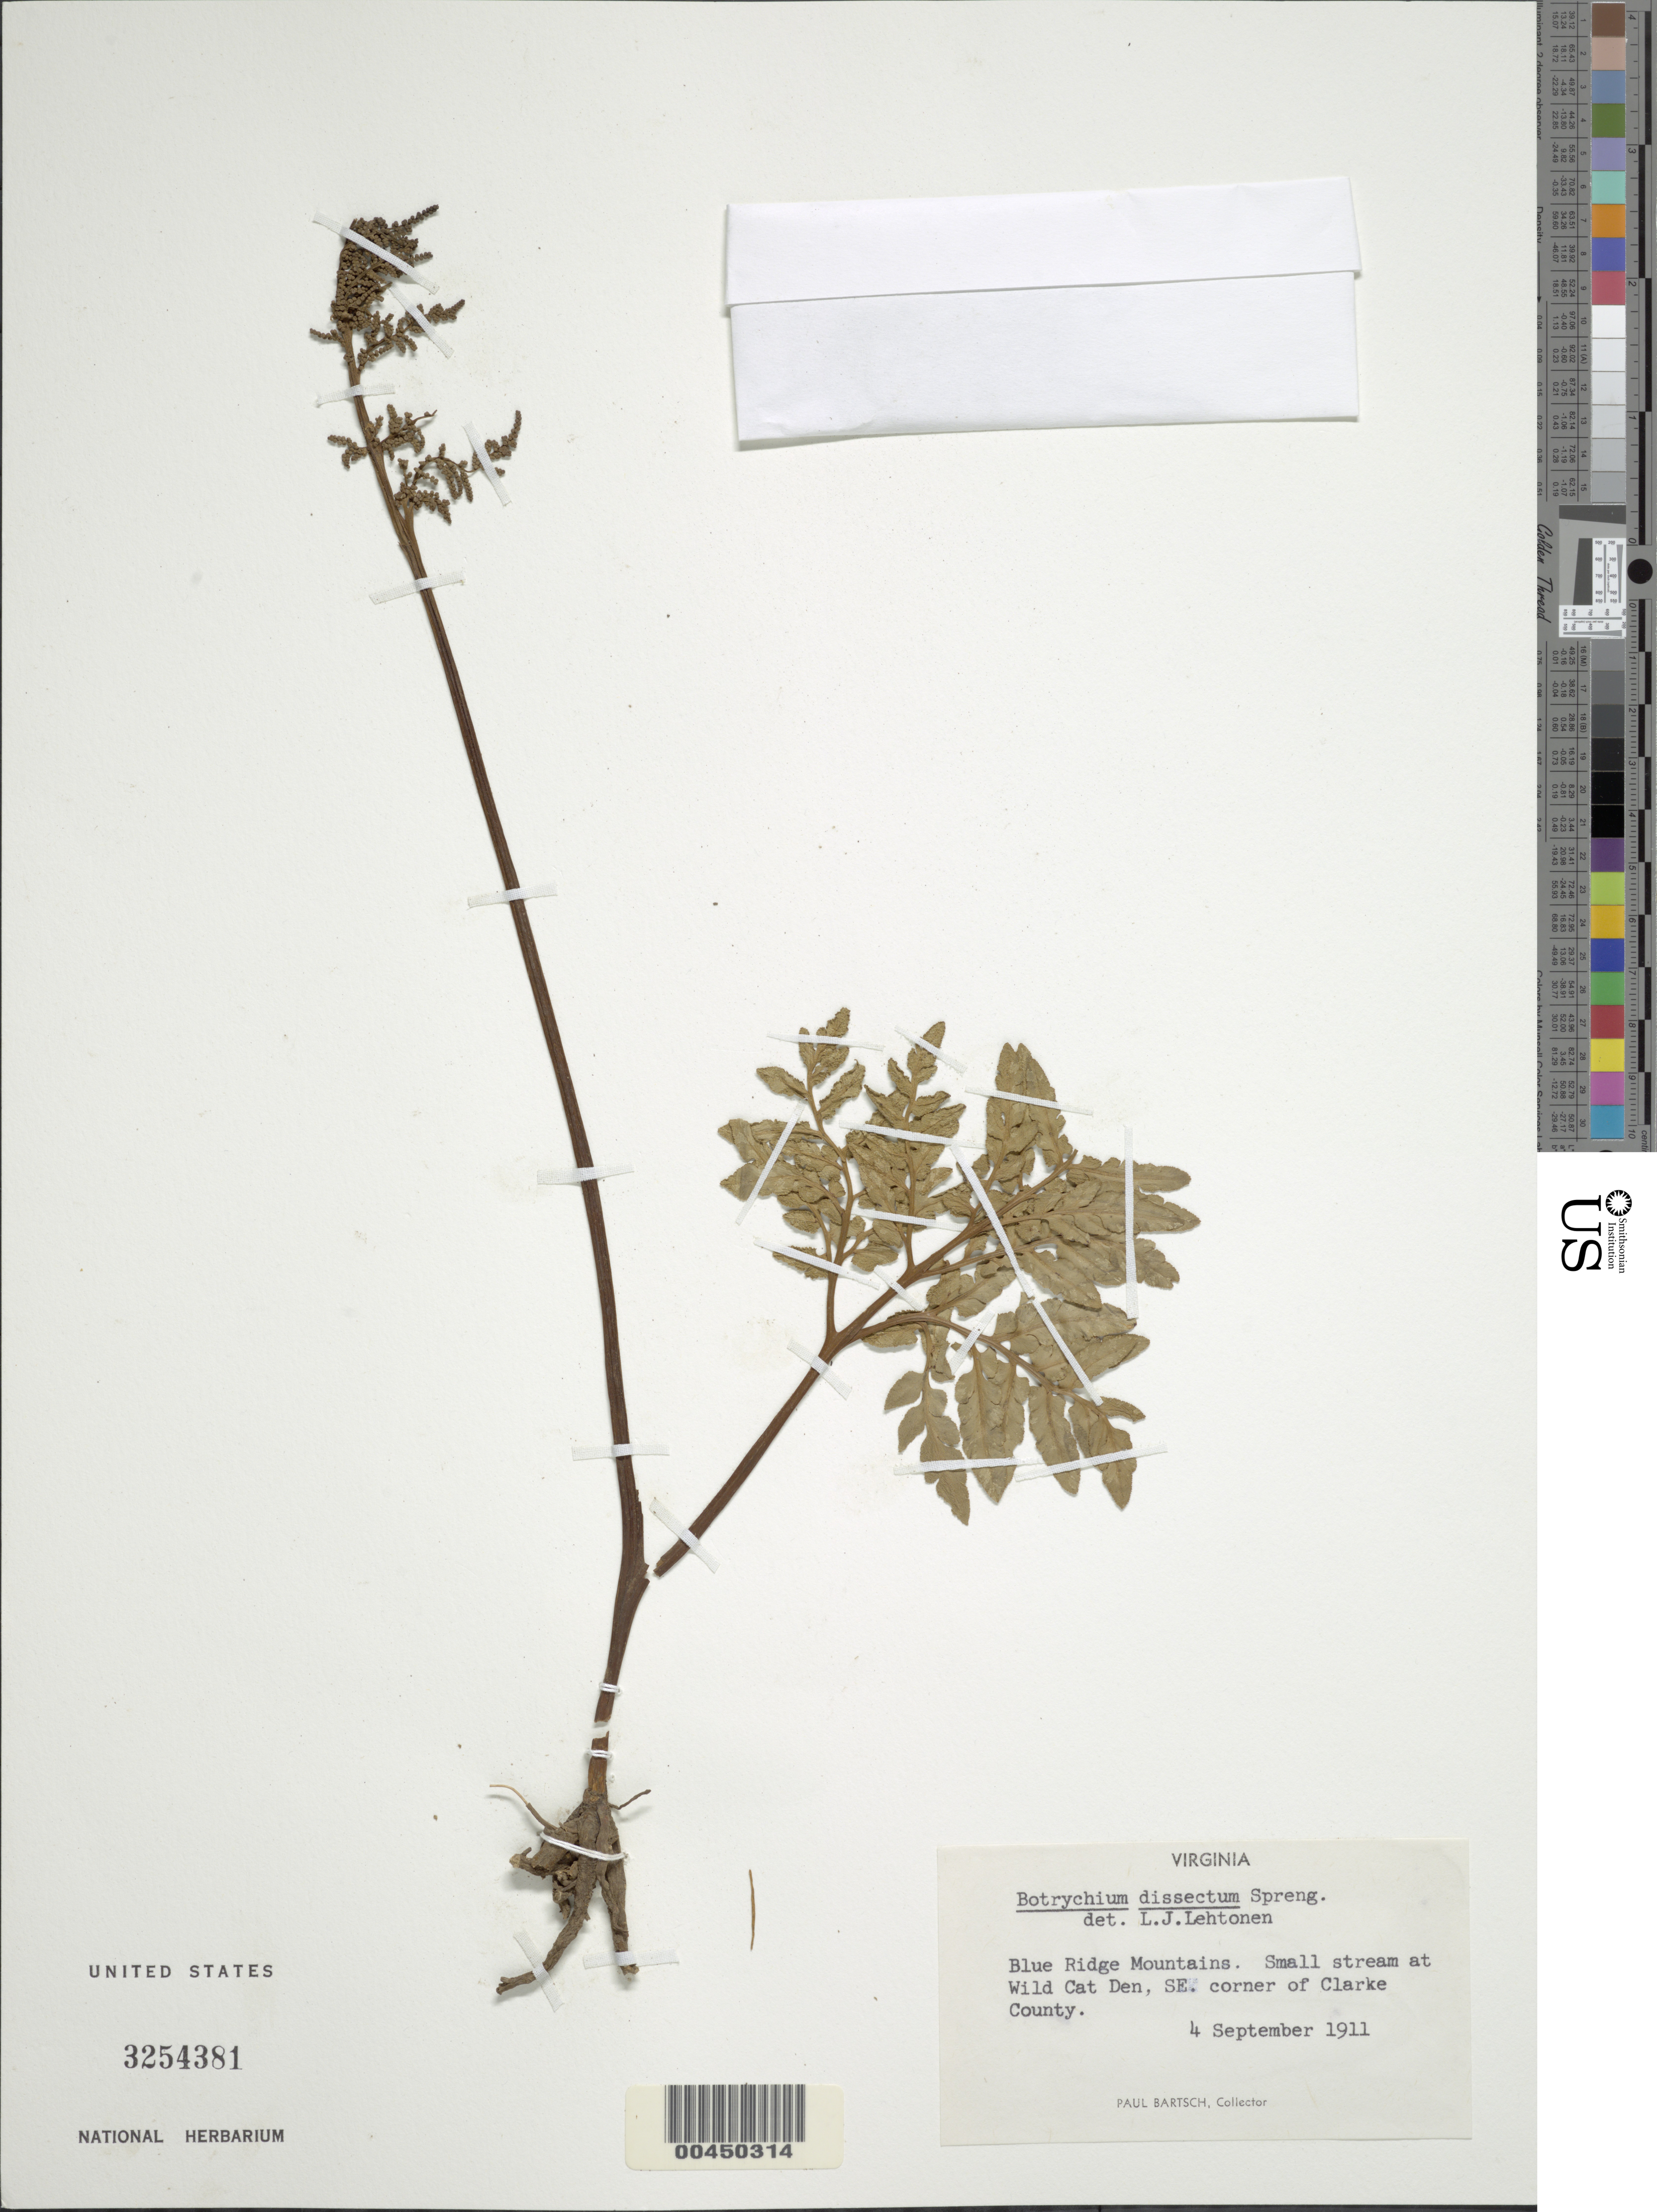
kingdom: Plantae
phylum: Tracheophyta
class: Polypodiopsida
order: Ophioglossales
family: Ophioglossaceae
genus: Botrychium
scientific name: Botrychium dissectum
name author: Spreng.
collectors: P. Bartsch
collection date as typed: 04 Sep 1911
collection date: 1911-09-04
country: United States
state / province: Virginia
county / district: Clarke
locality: Blue ridge mountains, wild cat den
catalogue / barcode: US 3254381